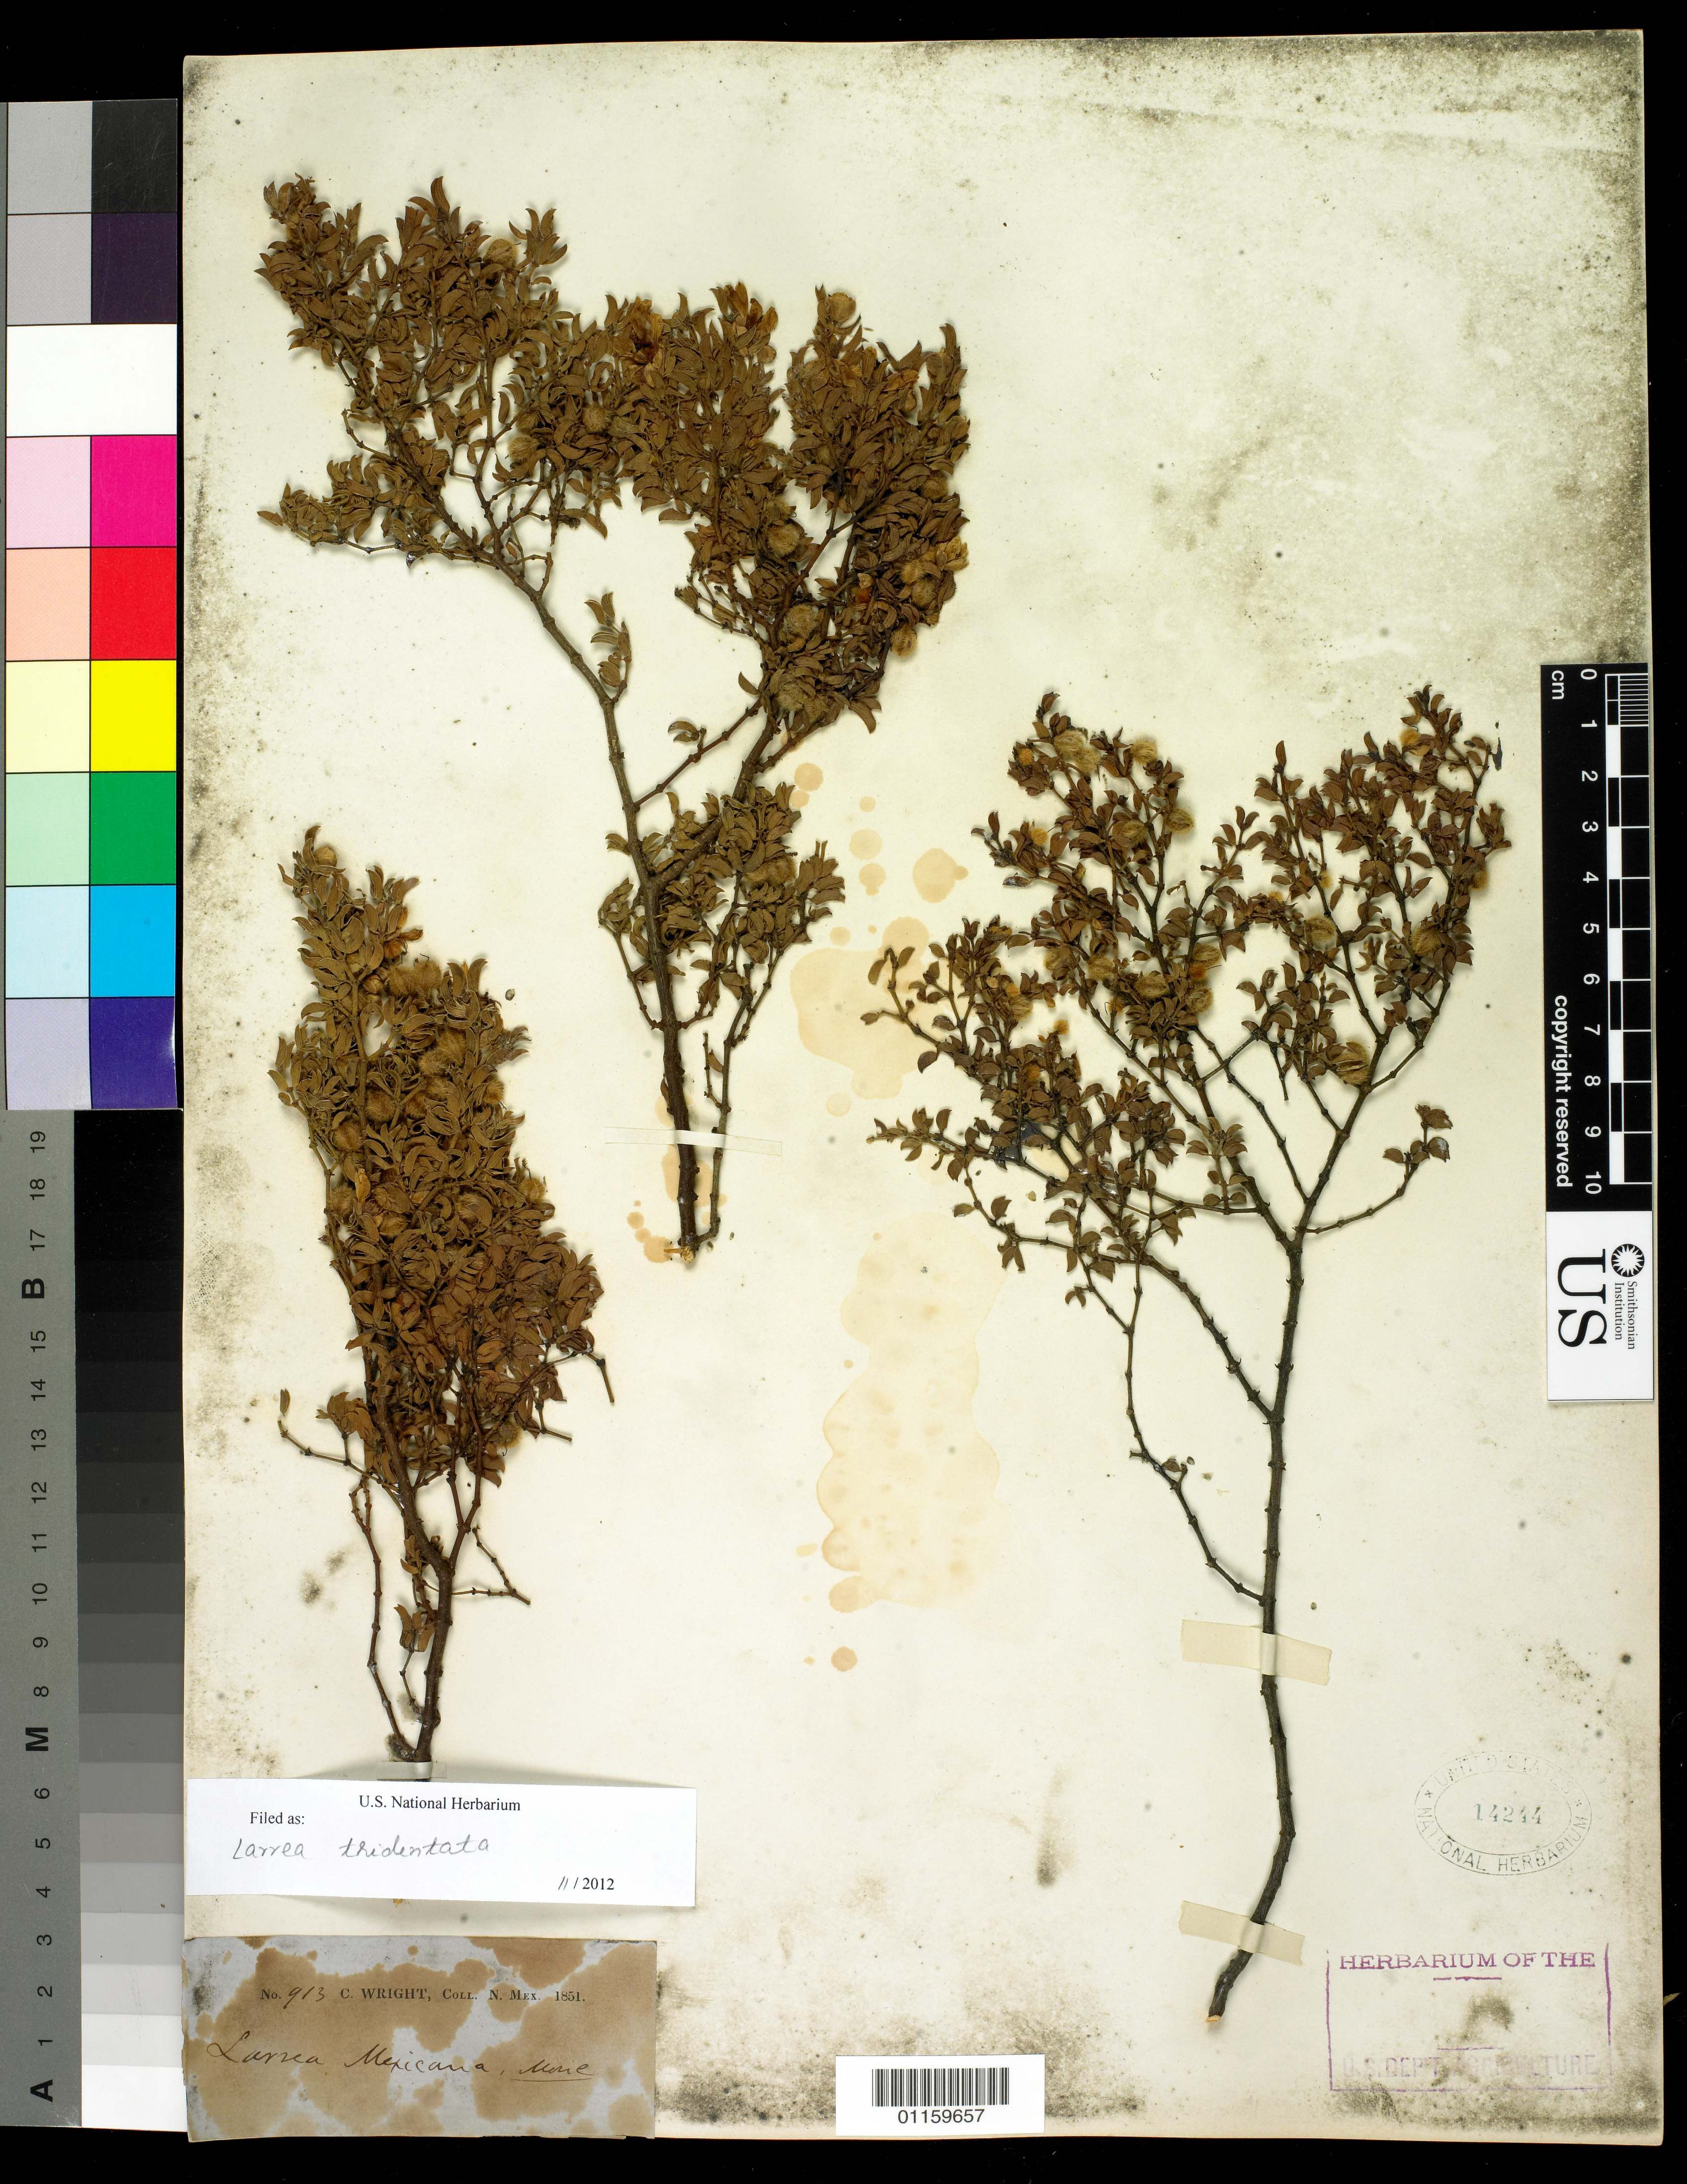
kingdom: Plantae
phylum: Tracheophyta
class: Magnoliopsida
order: Zygophyllales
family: Zygophyllaceae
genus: Larrea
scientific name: Larrea tridentata var. tridentata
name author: (Sessé & Moc. ex DC.) Coville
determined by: Strong, M. T., (US), Smithsonian Institution - National Museum of Natural History (UNITED STATES)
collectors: C. Wright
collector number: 913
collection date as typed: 1851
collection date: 1851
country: United States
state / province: New Mexico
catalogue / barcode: US 14244